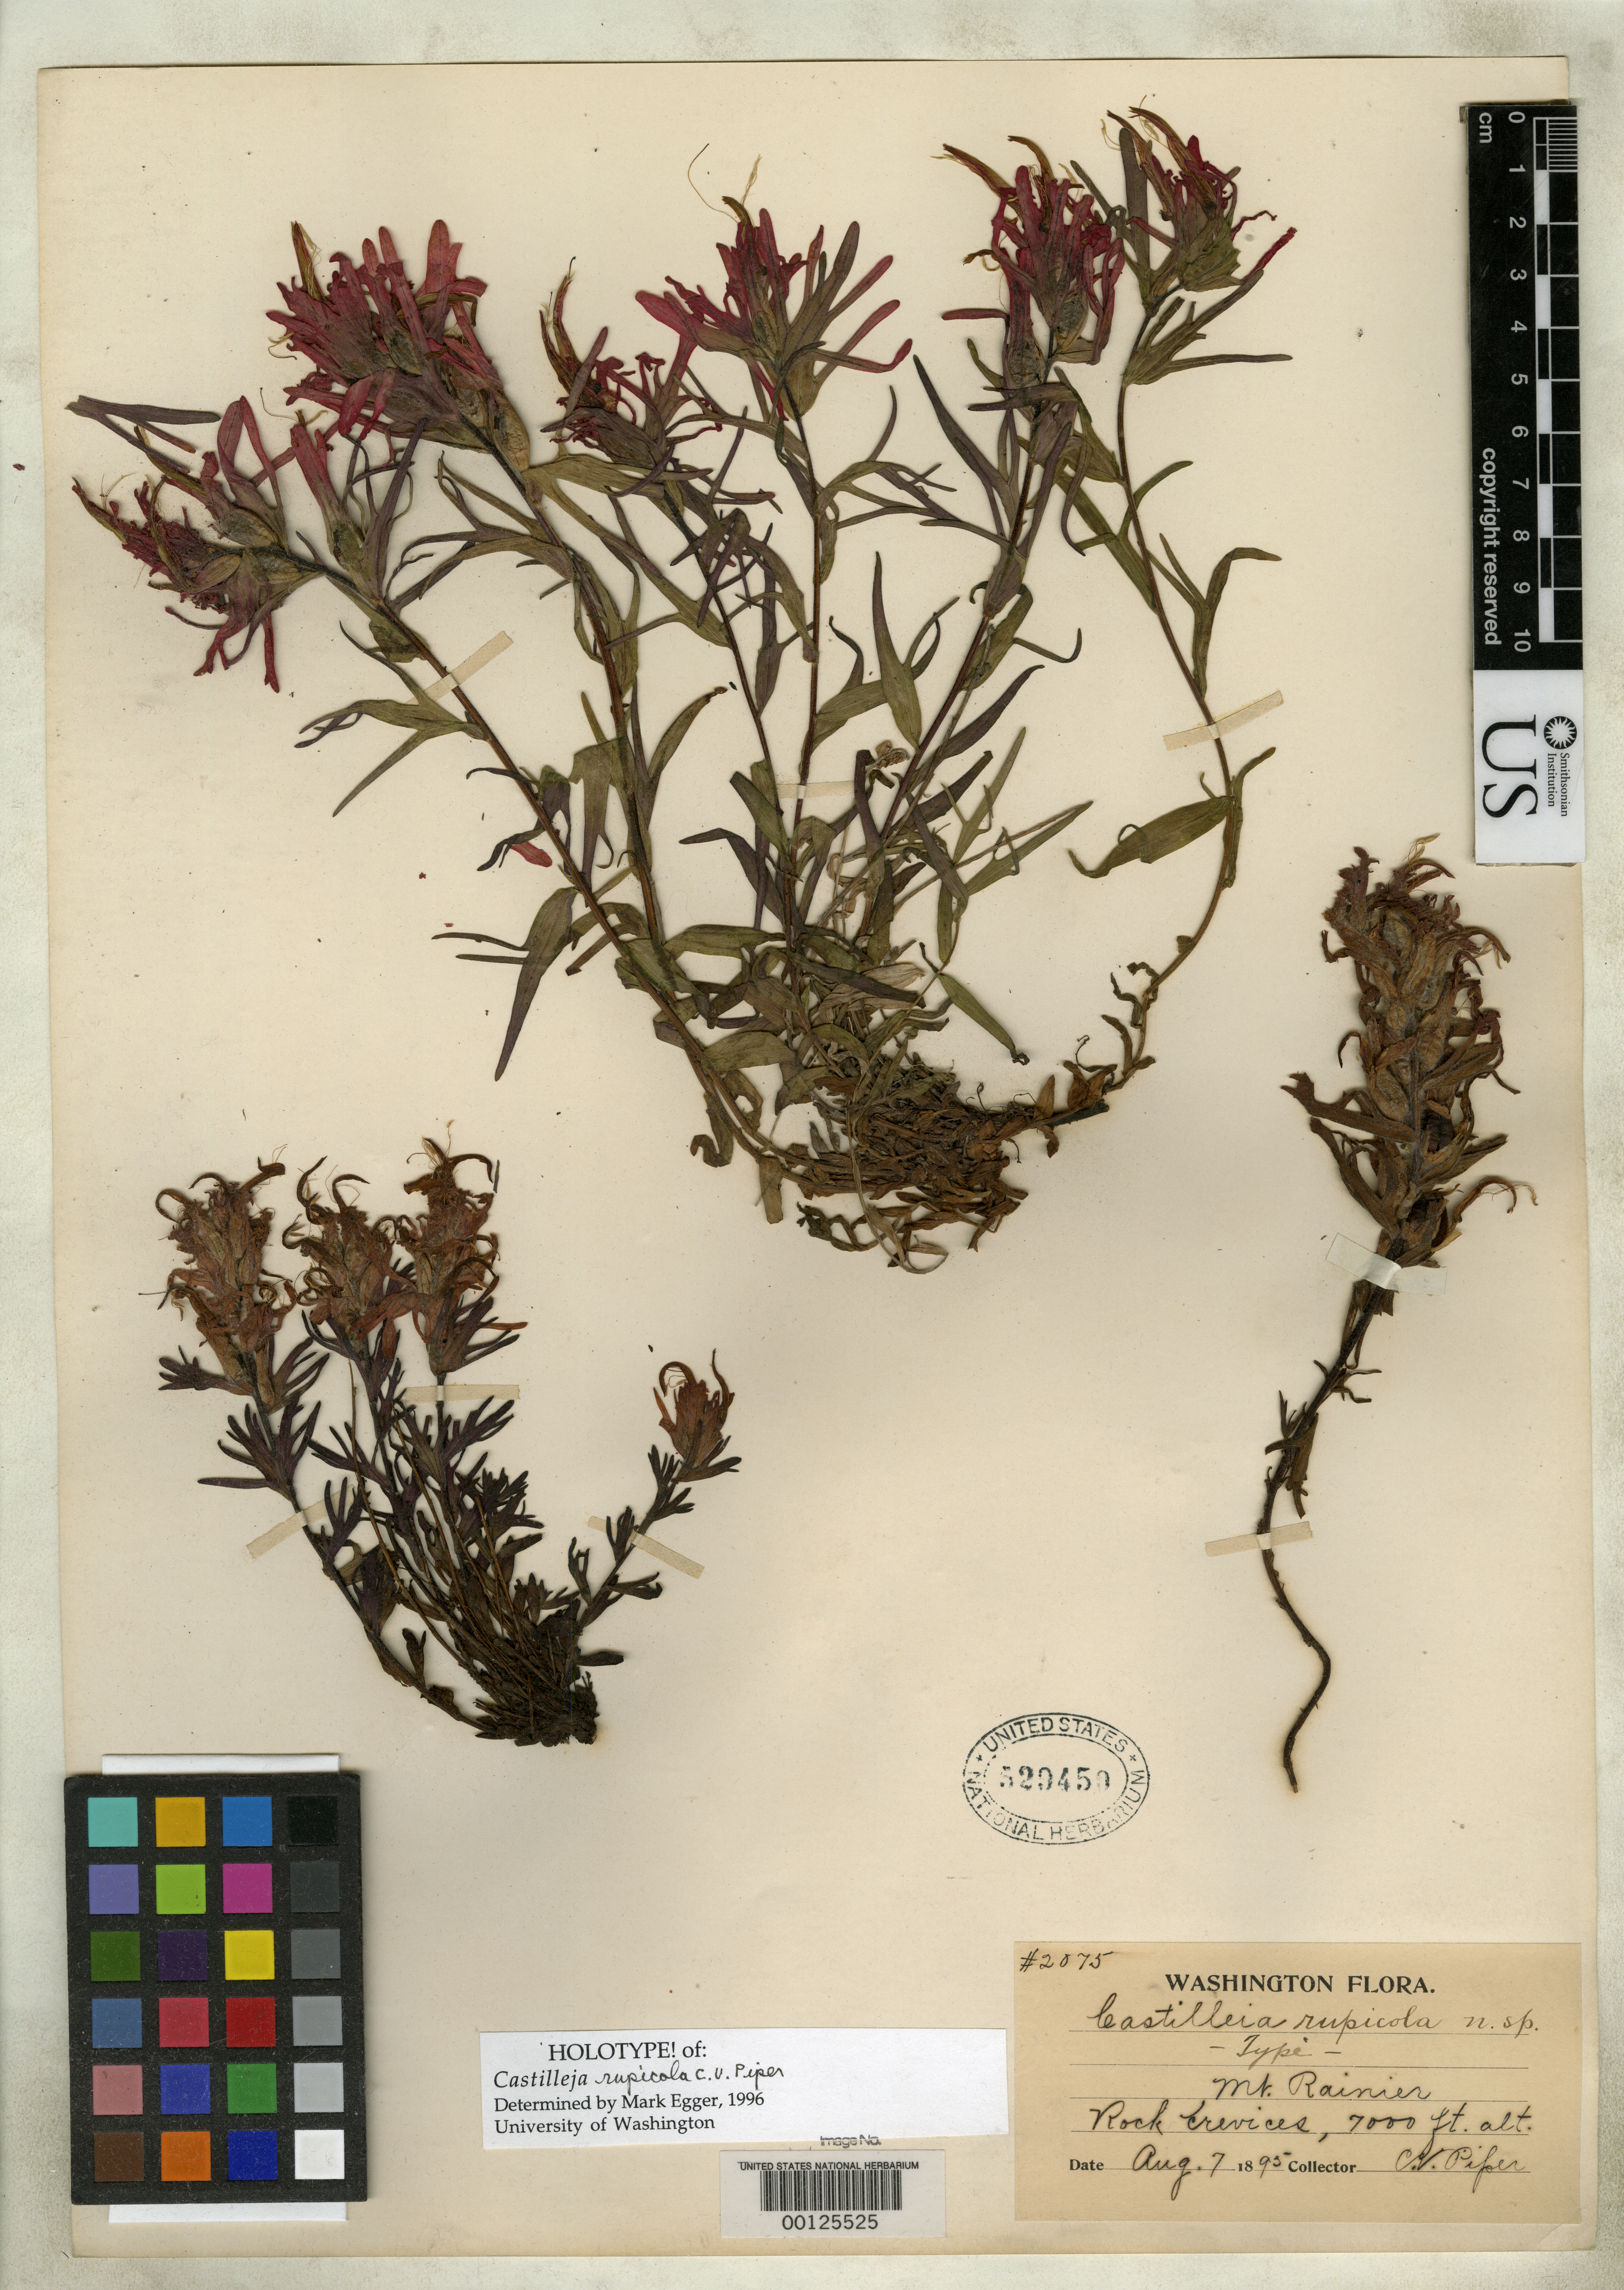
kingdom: Plantae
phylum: Tracheophyta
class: Magnoliopsida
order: Lamiales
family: Orobanchaceae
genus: Castilleja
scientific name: Castilleja rupicola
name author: Piper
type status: Holotype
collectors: C. V. Piper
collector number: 2075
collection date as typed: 07 Aug 1895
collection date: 1895-08-07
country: United States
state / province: Washington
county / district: Pierce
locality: Mt. Rainier.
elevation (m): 2134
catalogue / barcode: US 529450